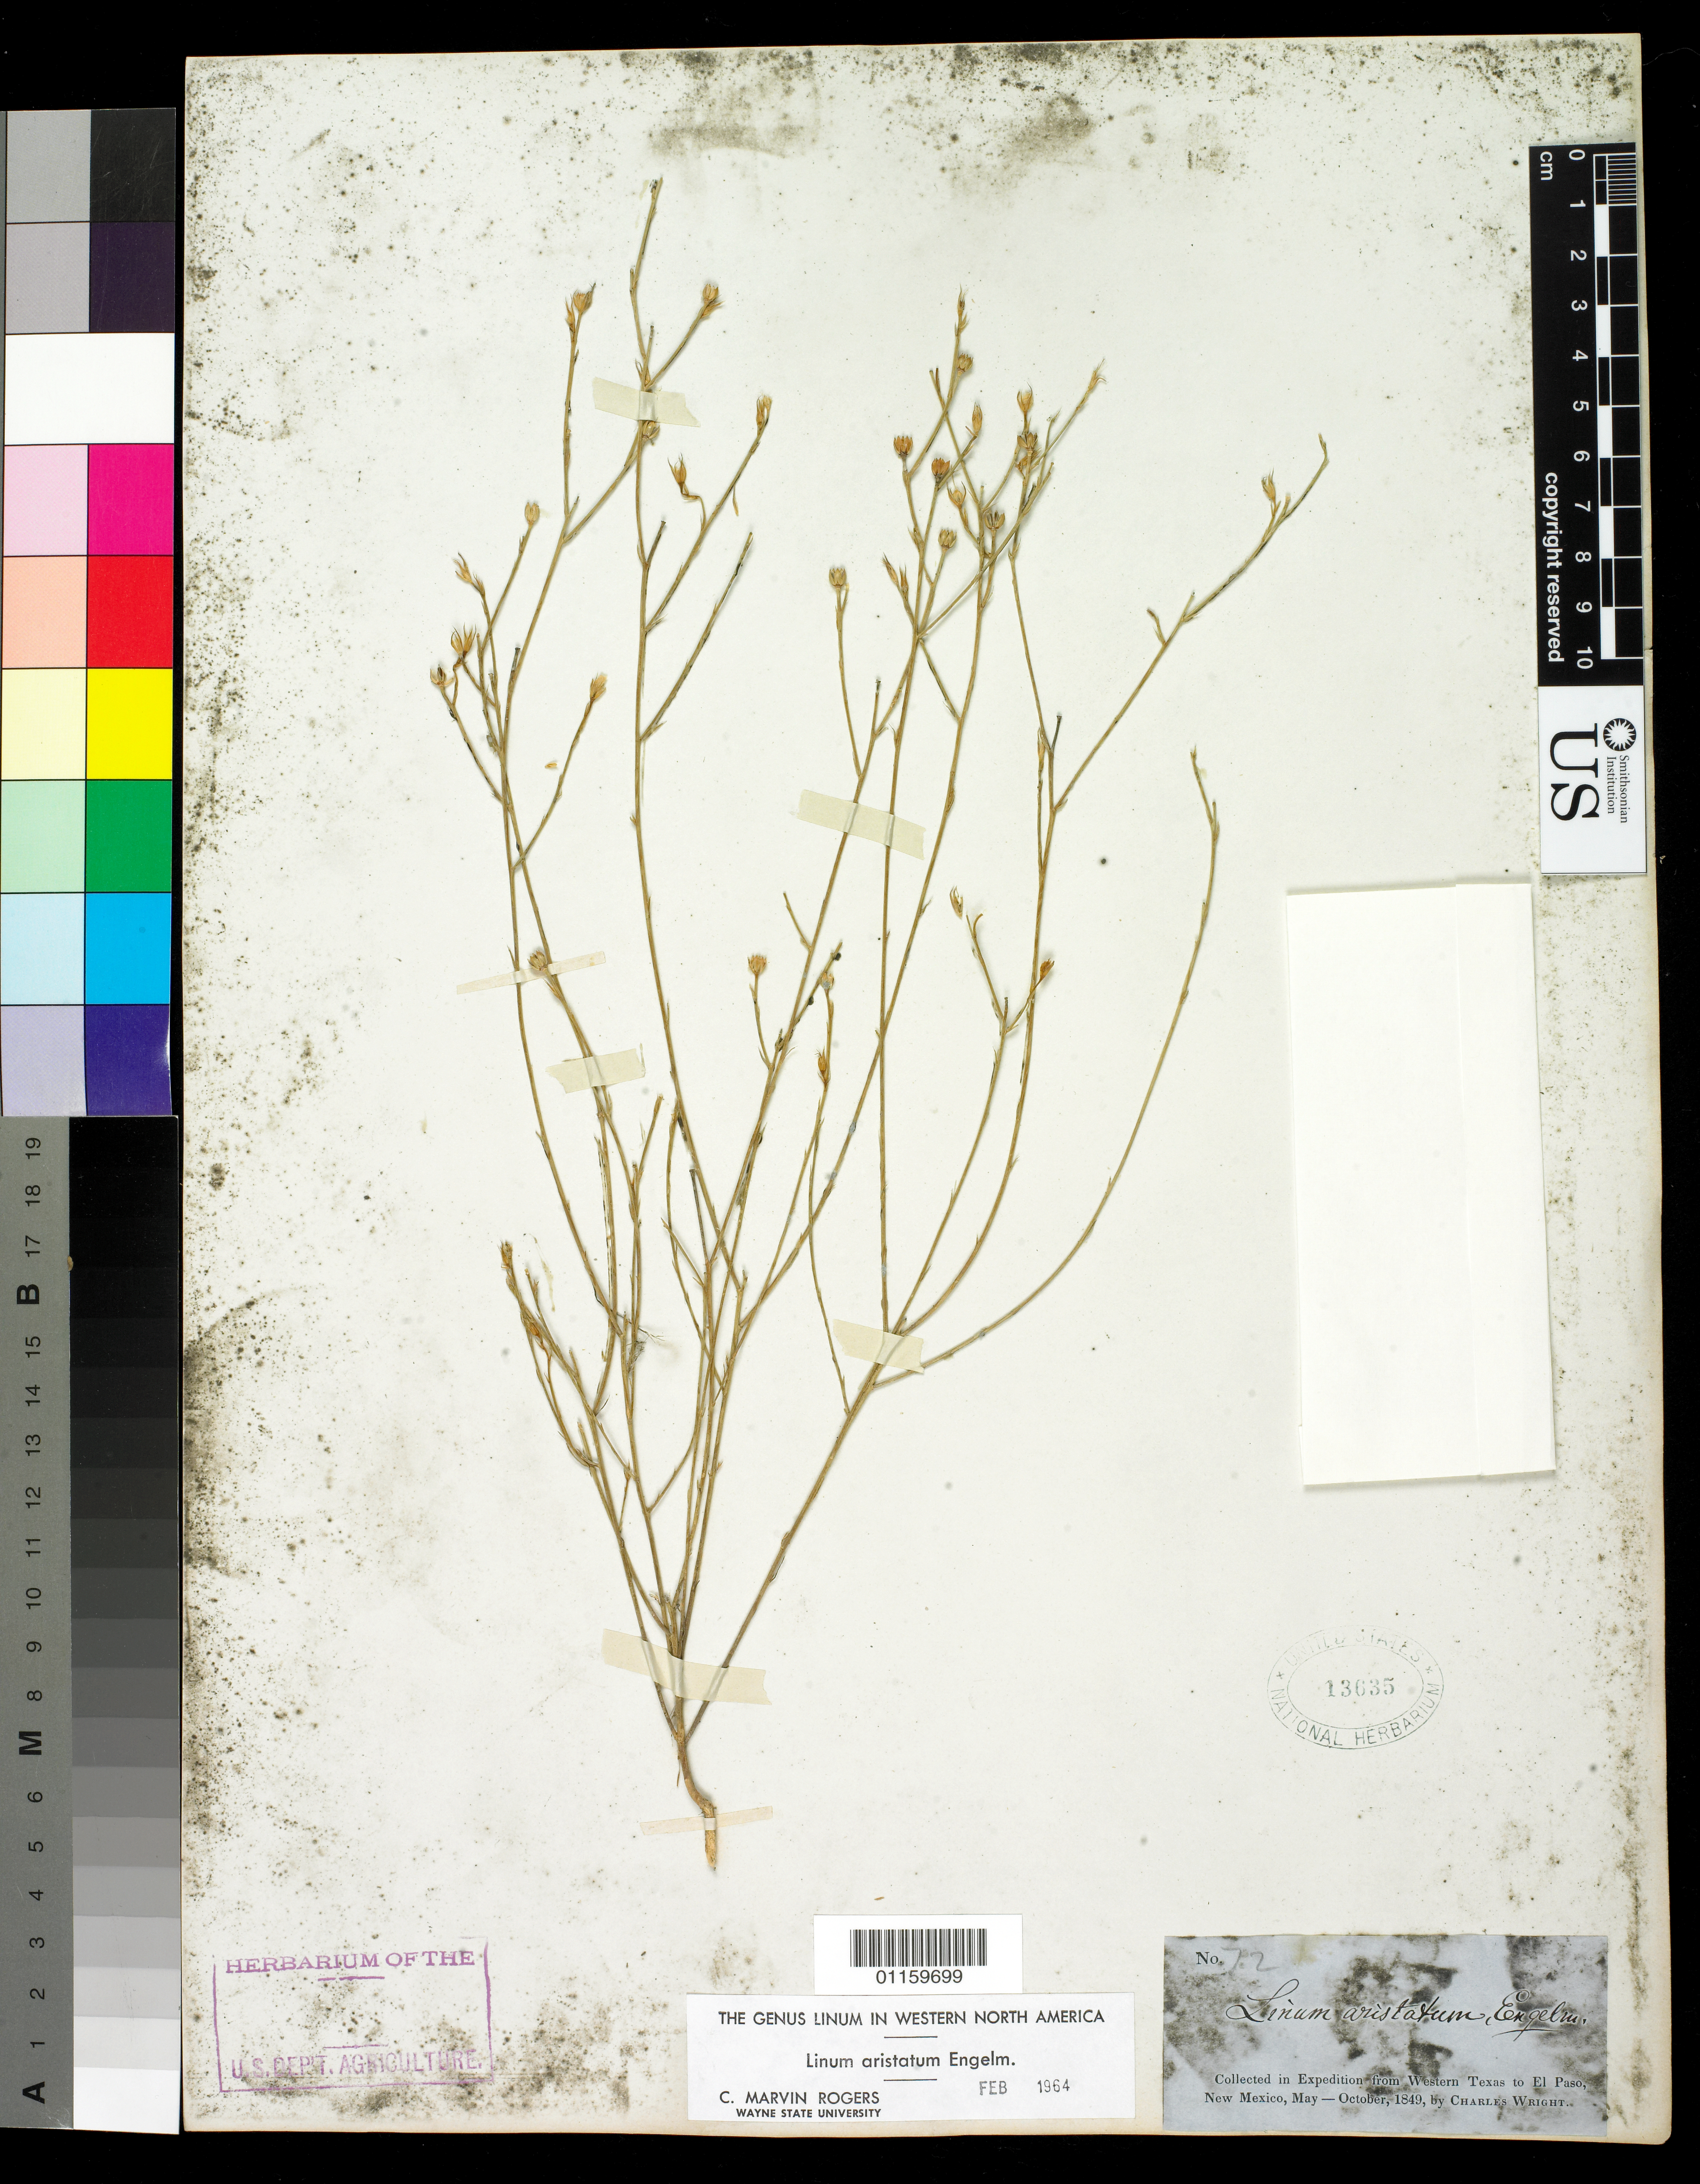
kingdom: Plantae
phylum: Tracheophyta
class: Magnoliopsida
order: Malpighiales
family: Linaceae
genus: Linum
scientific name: Linum aristatum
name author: Engelm.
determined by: Rogers, C. M.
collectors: C. Wright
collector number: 72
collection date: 1849-05/1849-10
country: United States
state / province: New Mexico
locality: Western Texas to El Paso.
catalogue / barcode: US 13635